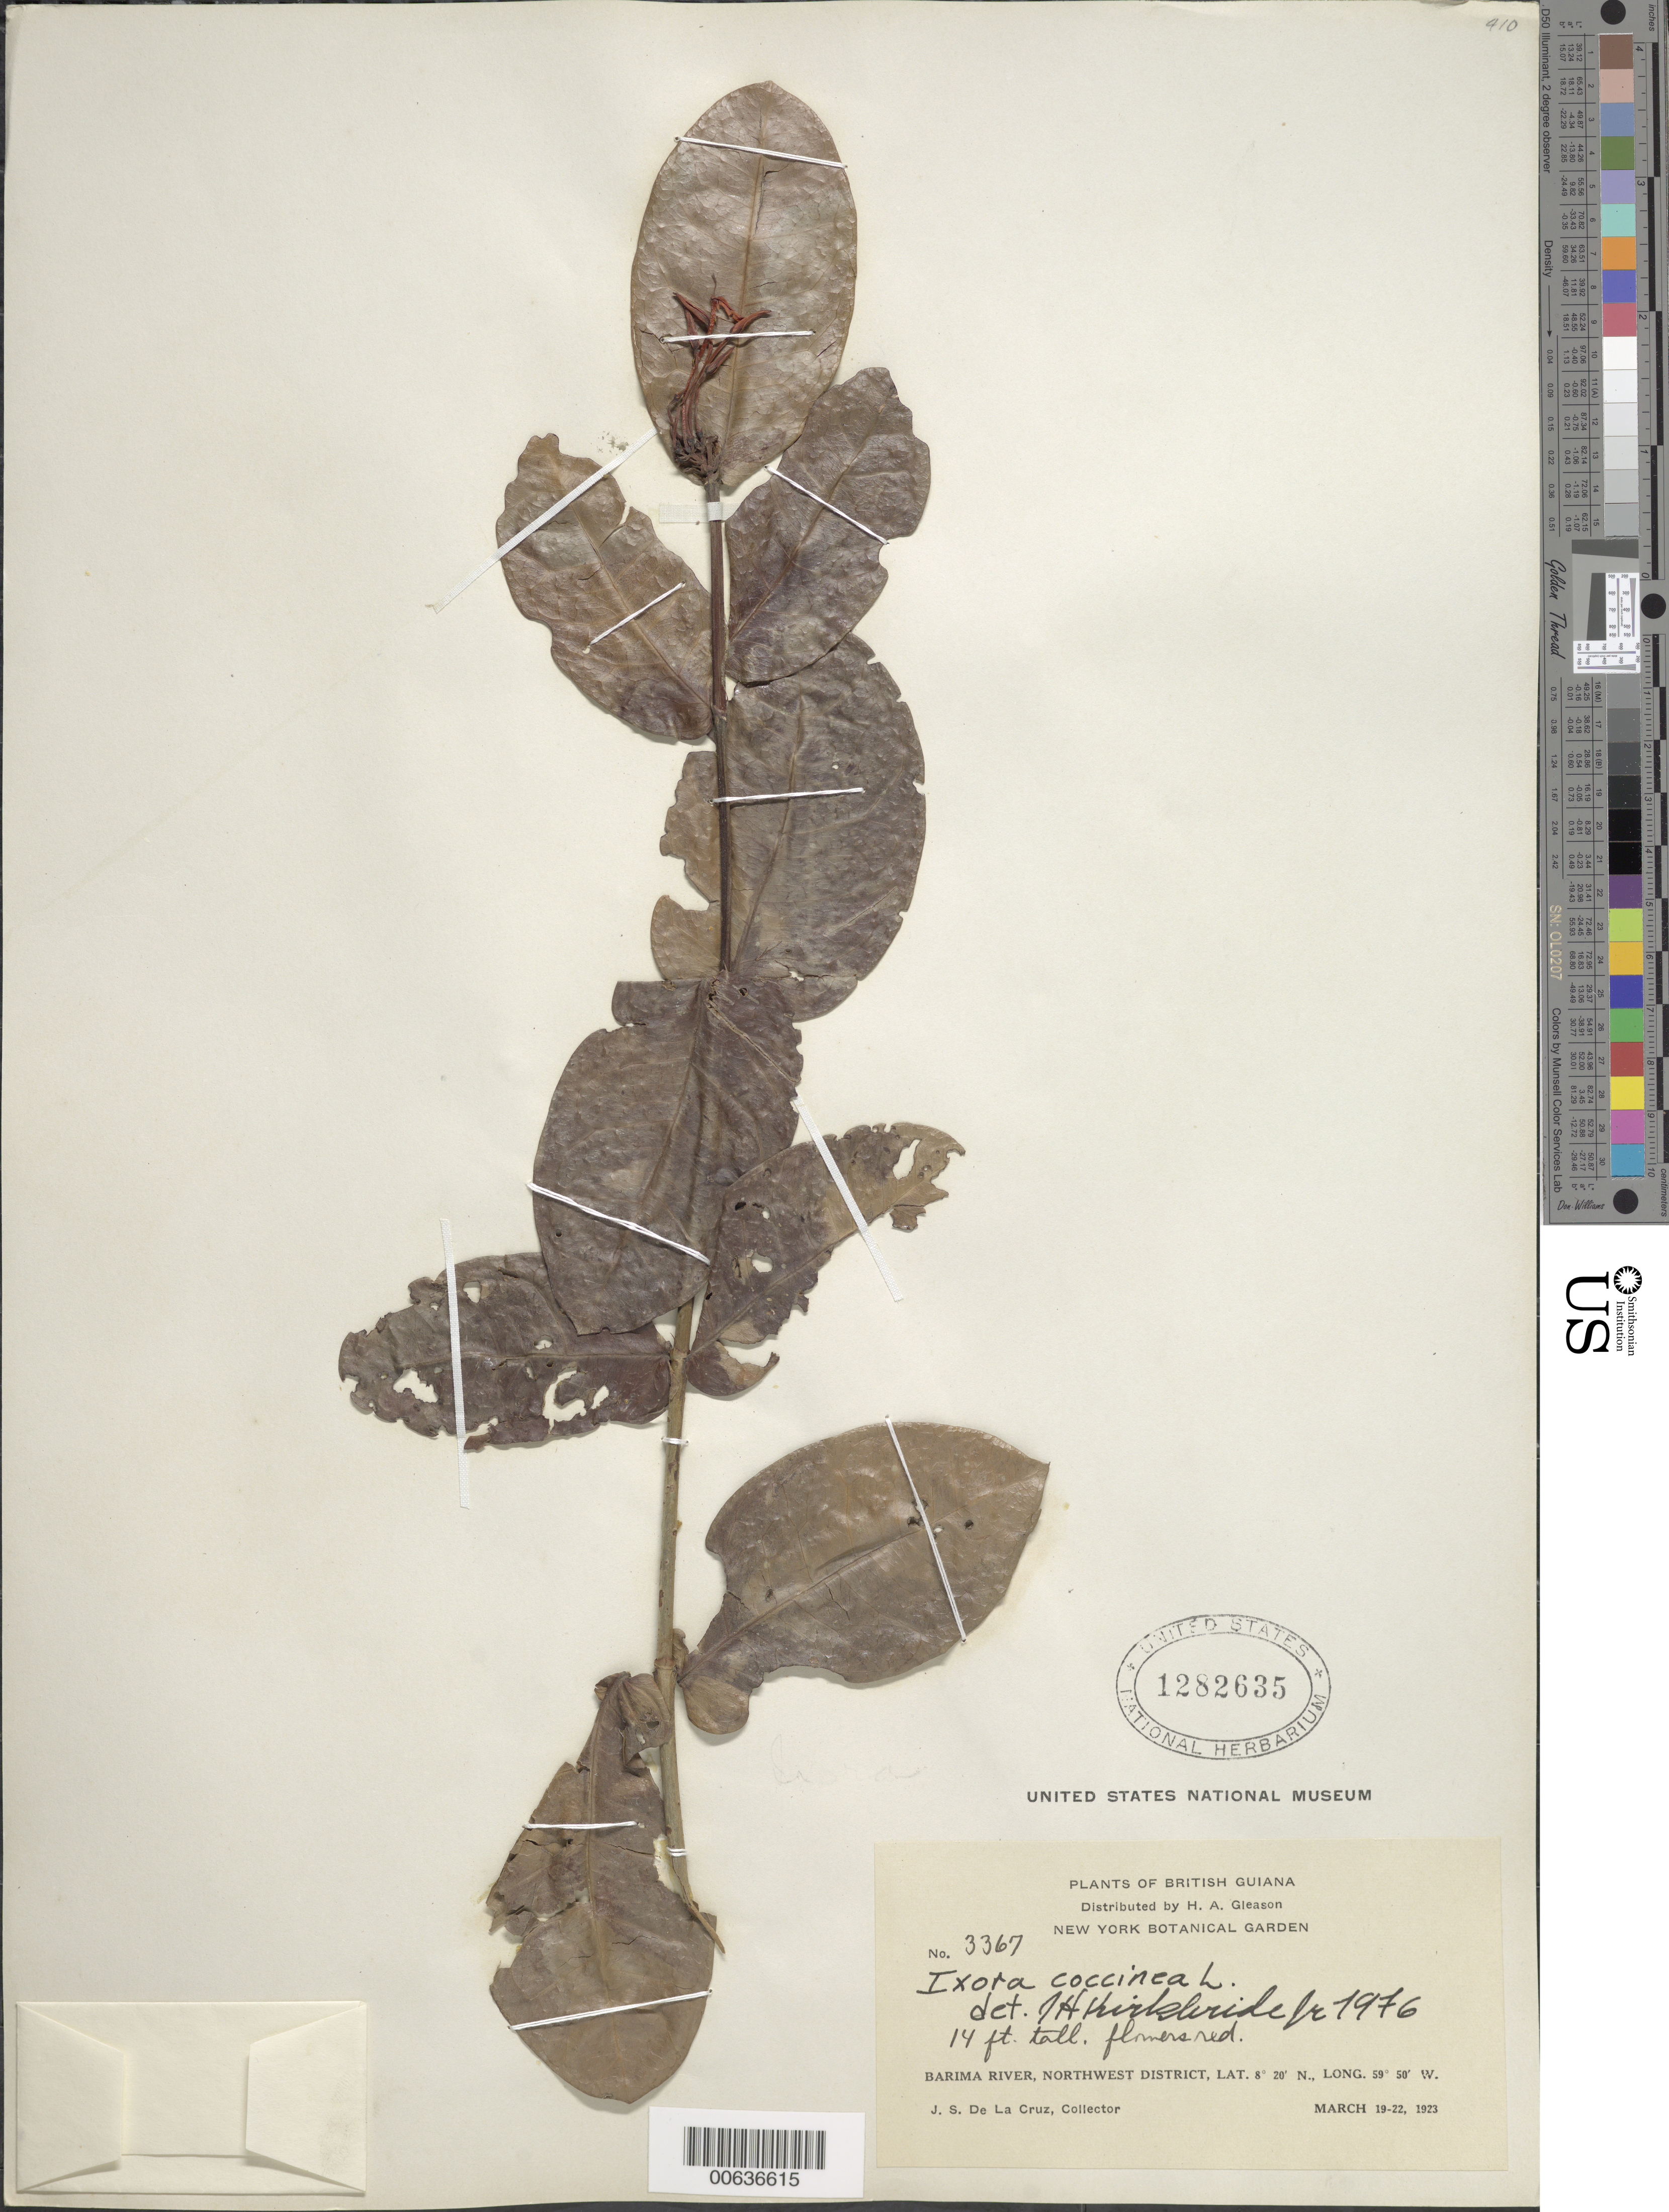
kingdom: Plantae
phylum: Tracheophyta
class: Magnoliopsida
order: Gentianales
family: Rubiaceae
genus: Ixora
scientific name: Ixora coccinea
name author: L.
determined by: Kirkbride, J. H.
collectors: J. S. de la Cruz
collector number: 3367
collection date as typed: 19-Mar-23 to 22-Mar-23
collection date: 1923-03-19/1923-03-22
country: Guyana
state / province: Barima-Waini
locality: Barima R., NW District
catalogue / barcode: US 1282635